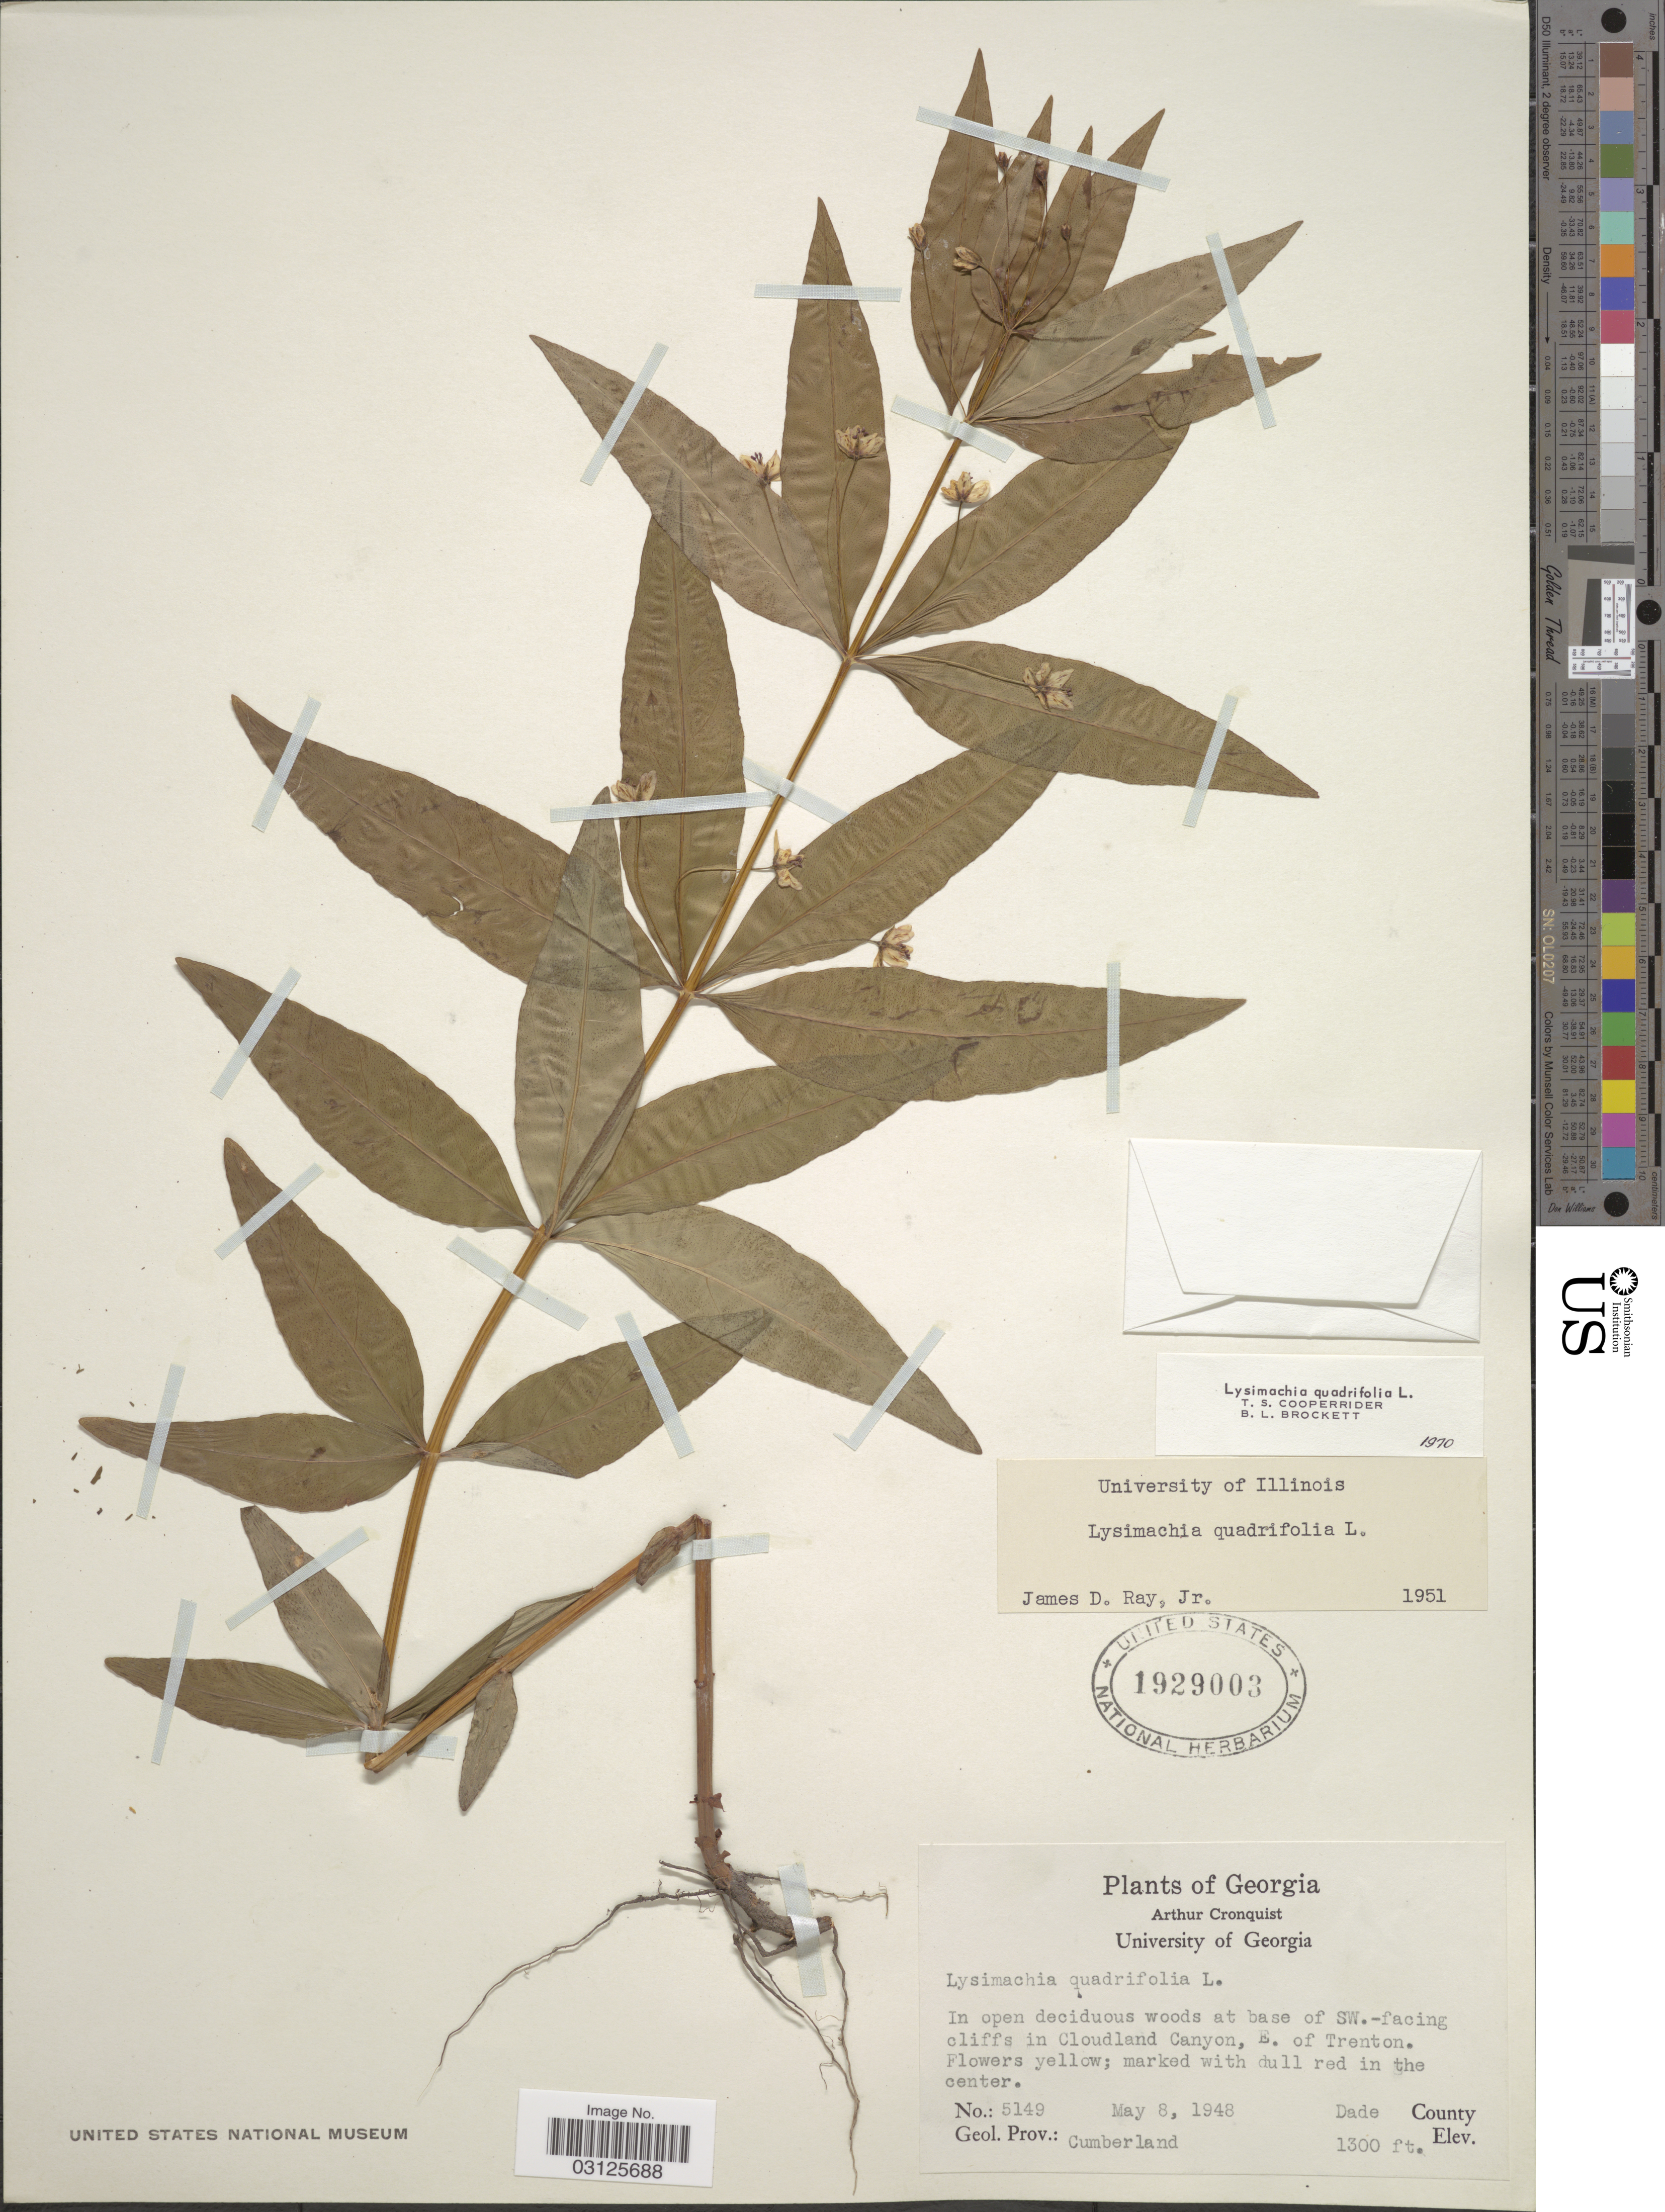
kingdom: Plantae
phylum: Tracheophyta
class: Magnoliopsida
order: Ericales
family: Primulaceae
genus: Lysimachia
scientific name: Lysimachia quadrifolia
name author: L.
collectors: A. J. Cronquist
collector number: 5149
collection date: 1948-05-08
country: United States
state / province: Georgia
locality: In open deciduous woods at base of SW.-facing cliffs in Cloudland Canyon, E. of Trenton. Dade County, Geol. Prov.: Cumberland.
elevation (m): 396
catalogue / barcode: US 1929003